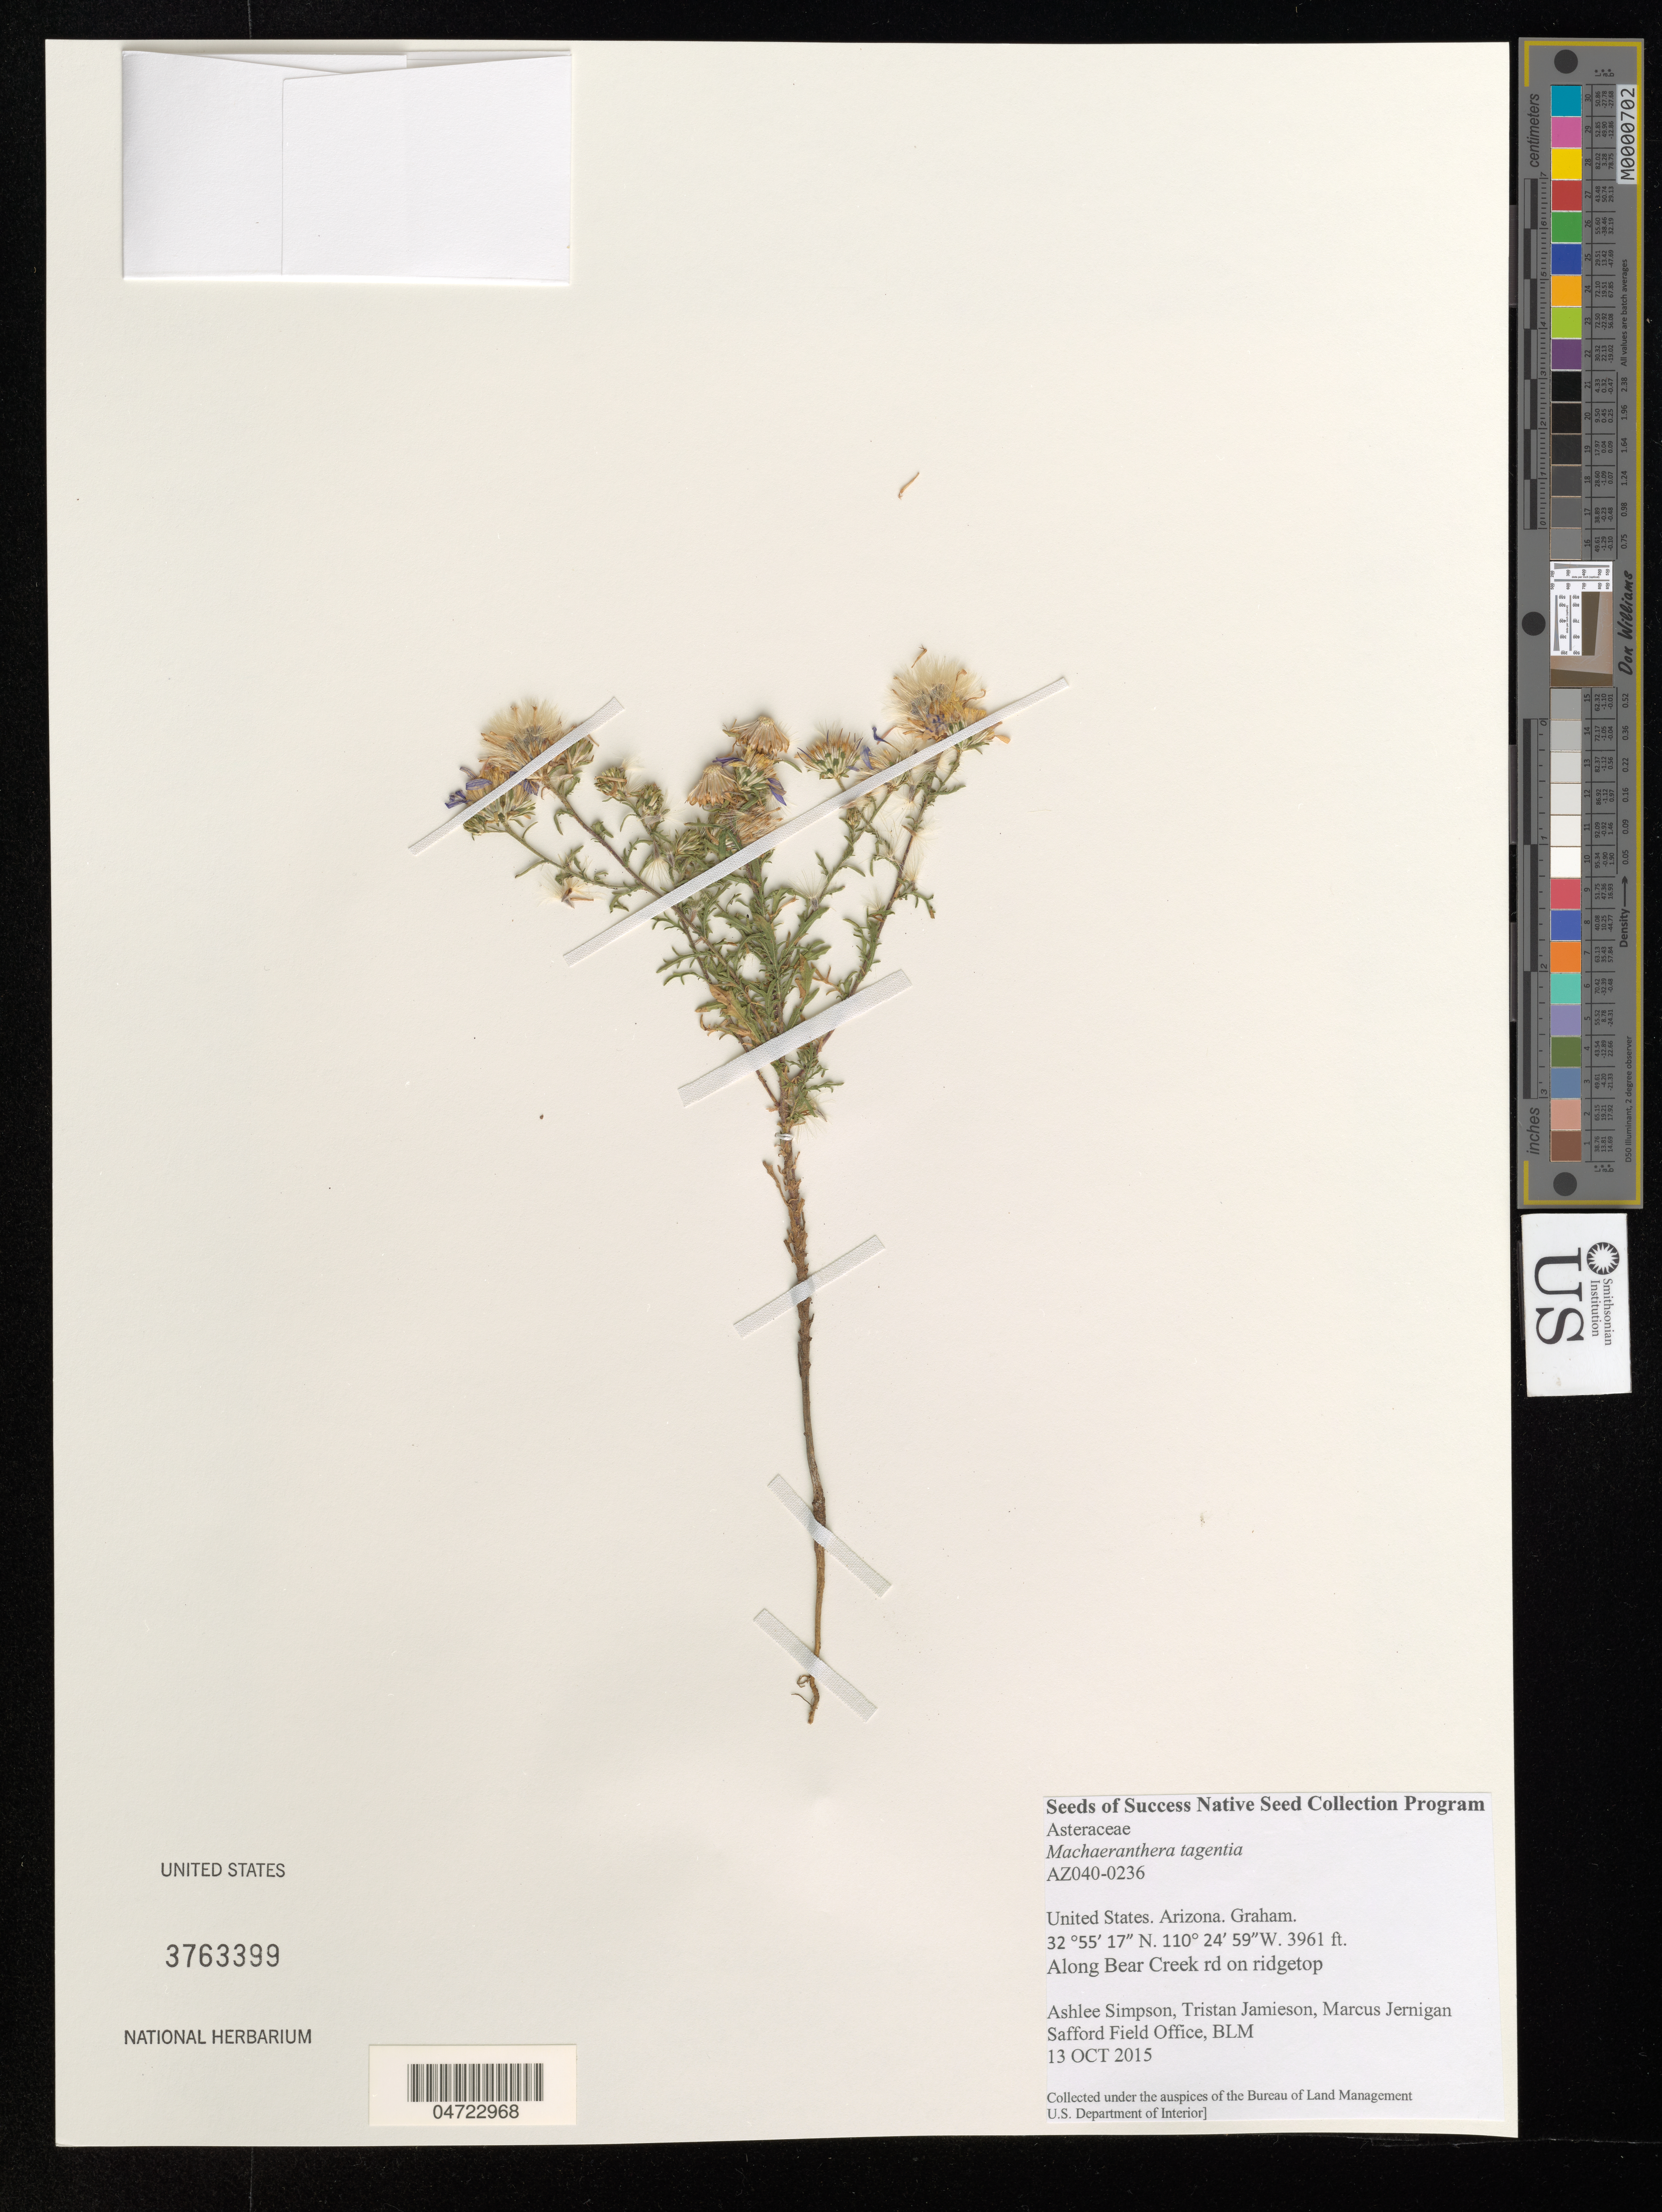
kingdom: Plantae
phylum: Tracheophyta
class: Magnoliopsida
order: Asterales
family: Asteraceae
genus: Machaeranthera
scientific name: Machaeranthera tagetina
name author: Greene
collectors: A. Simpson, T. Jamieson & M. Jernigan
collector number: AZ040-0236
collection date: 2015-10-13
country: United States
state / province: Arizona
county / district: Graham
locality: Graham. Along Bear Creek rd on ridgetop.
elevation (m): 1207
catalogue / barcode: US 3763399